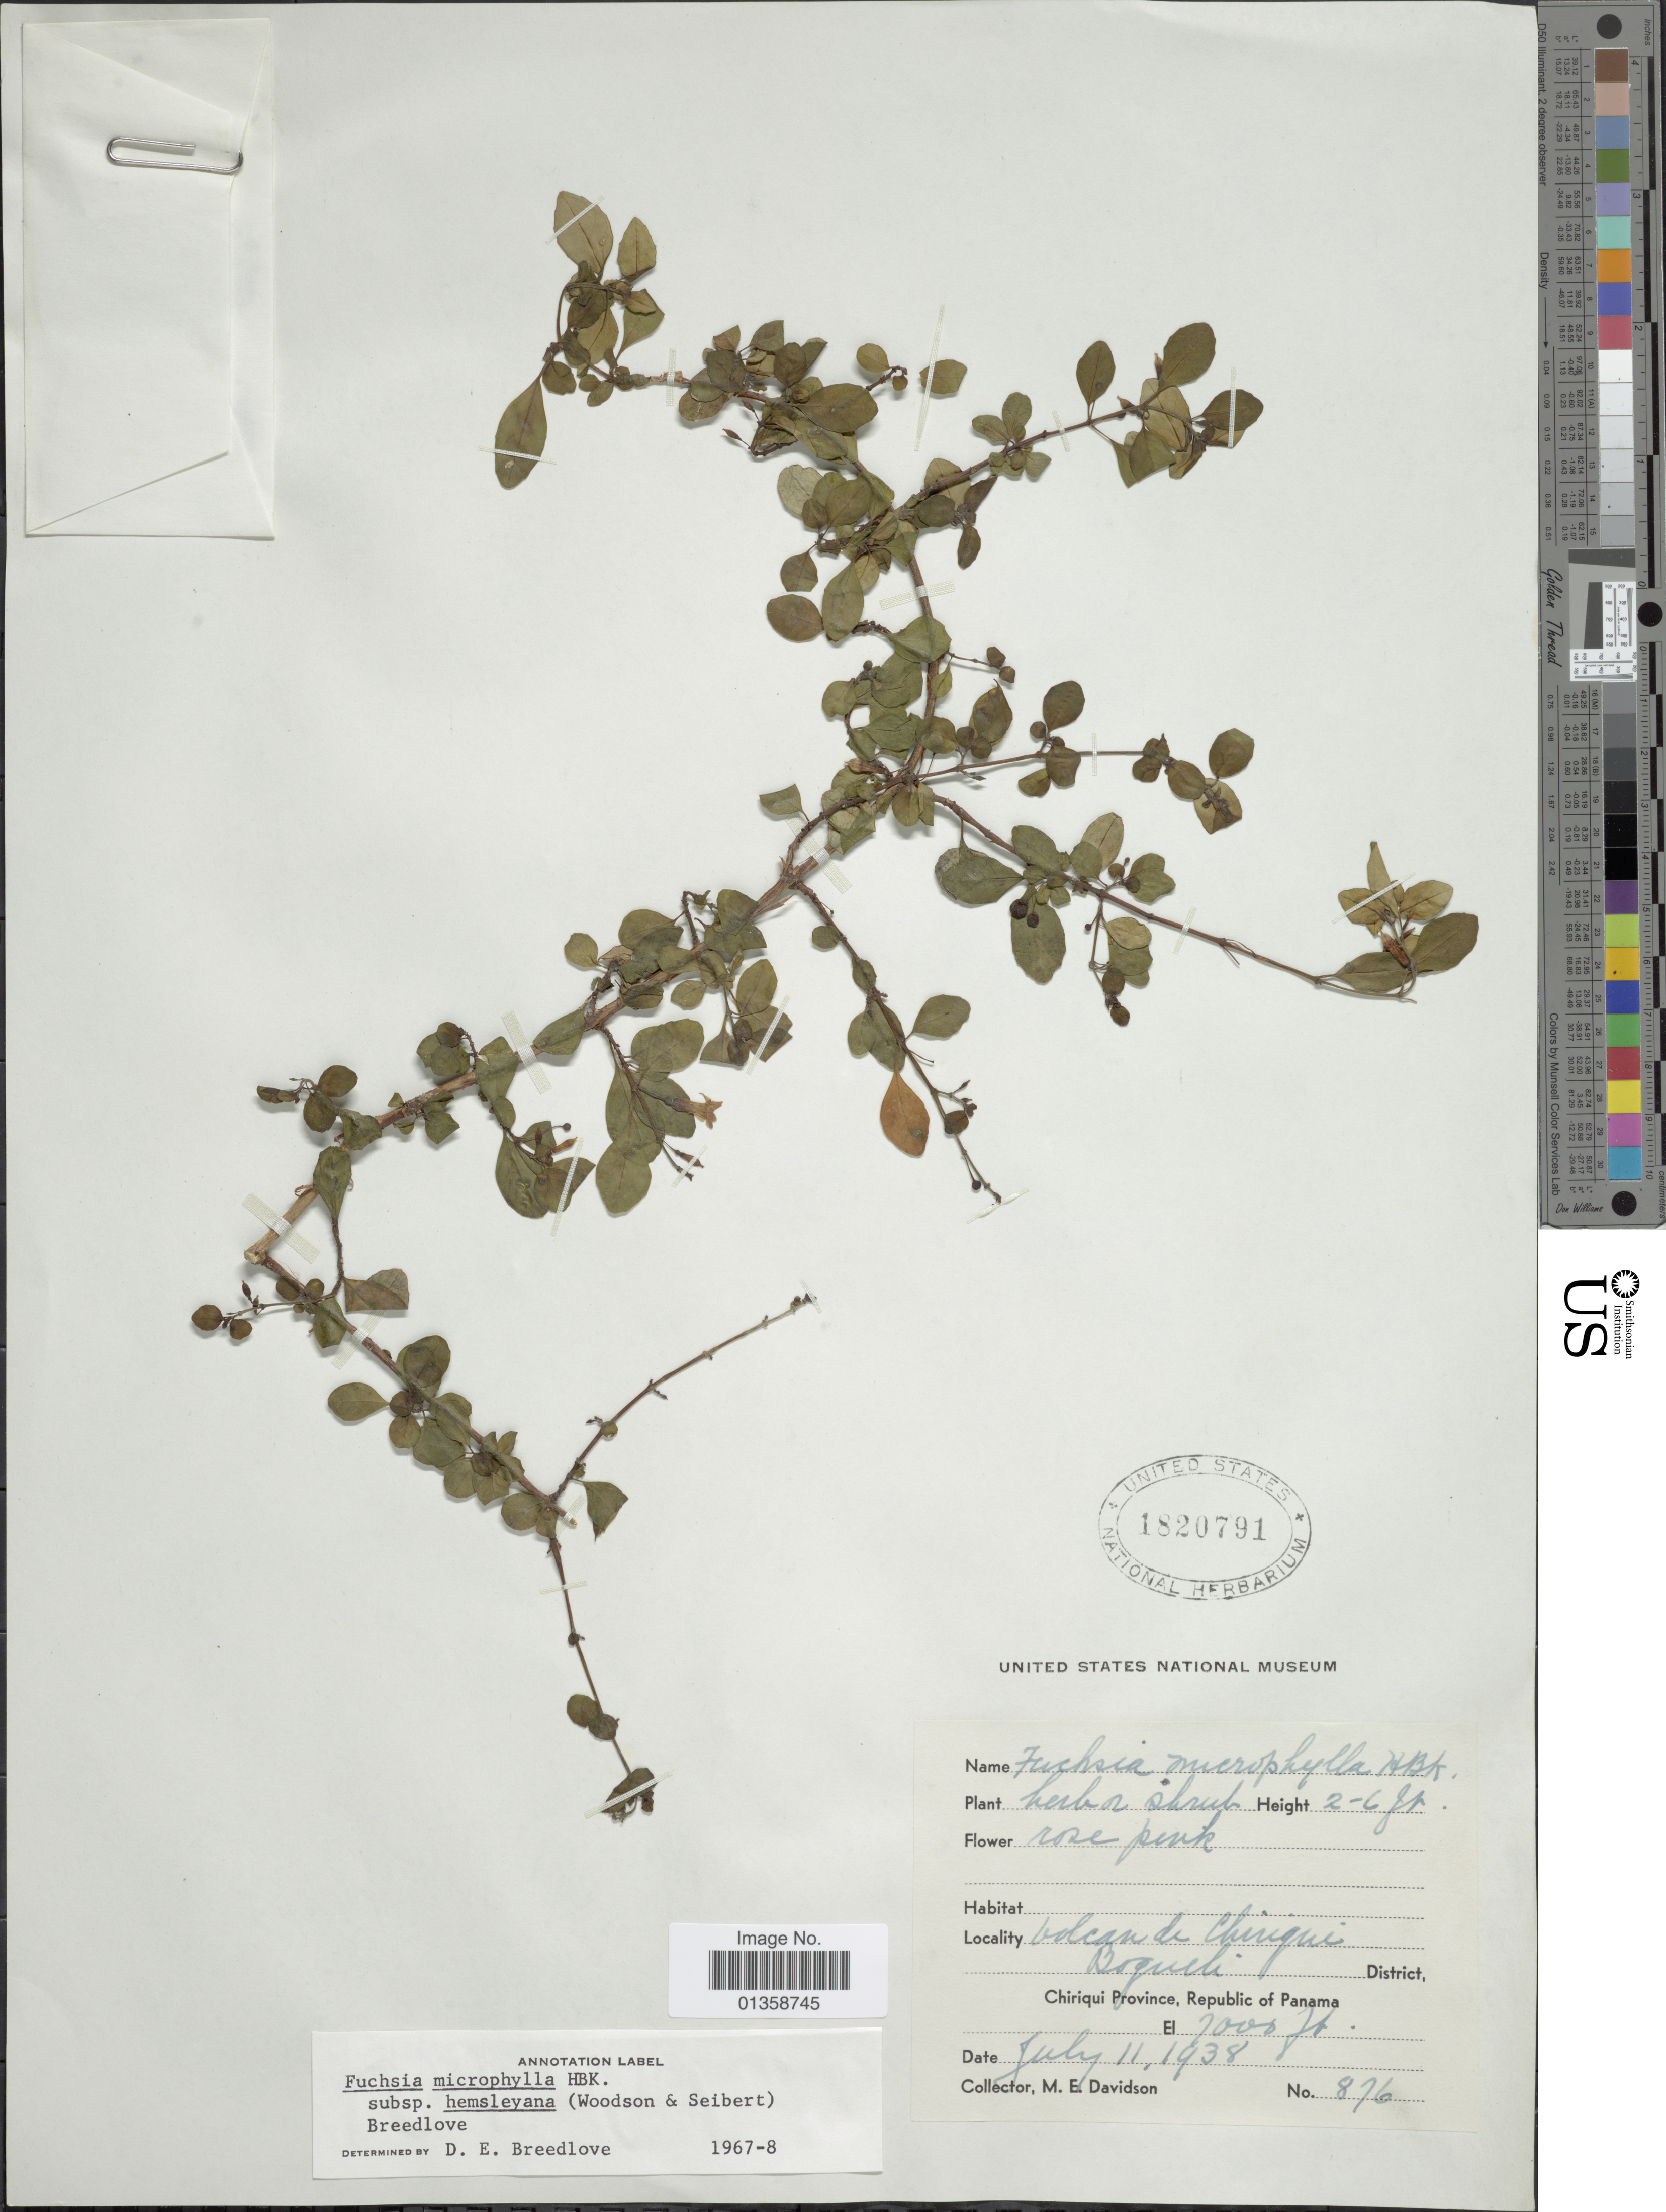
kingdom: Plantae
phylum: Tracheophyta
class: Magnoliopsida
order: Myrtales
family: Onagraceae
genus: Fuchsia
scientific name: Fuchsia microphylla subsp. hemsleyana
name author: (Woodson & Seibert) Breedlove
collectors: M. E. Davidson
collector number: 876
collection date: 1938-07-11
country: Panama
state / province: Chiriqui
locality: Boquete District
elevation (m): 2134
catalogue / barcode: US 1820791